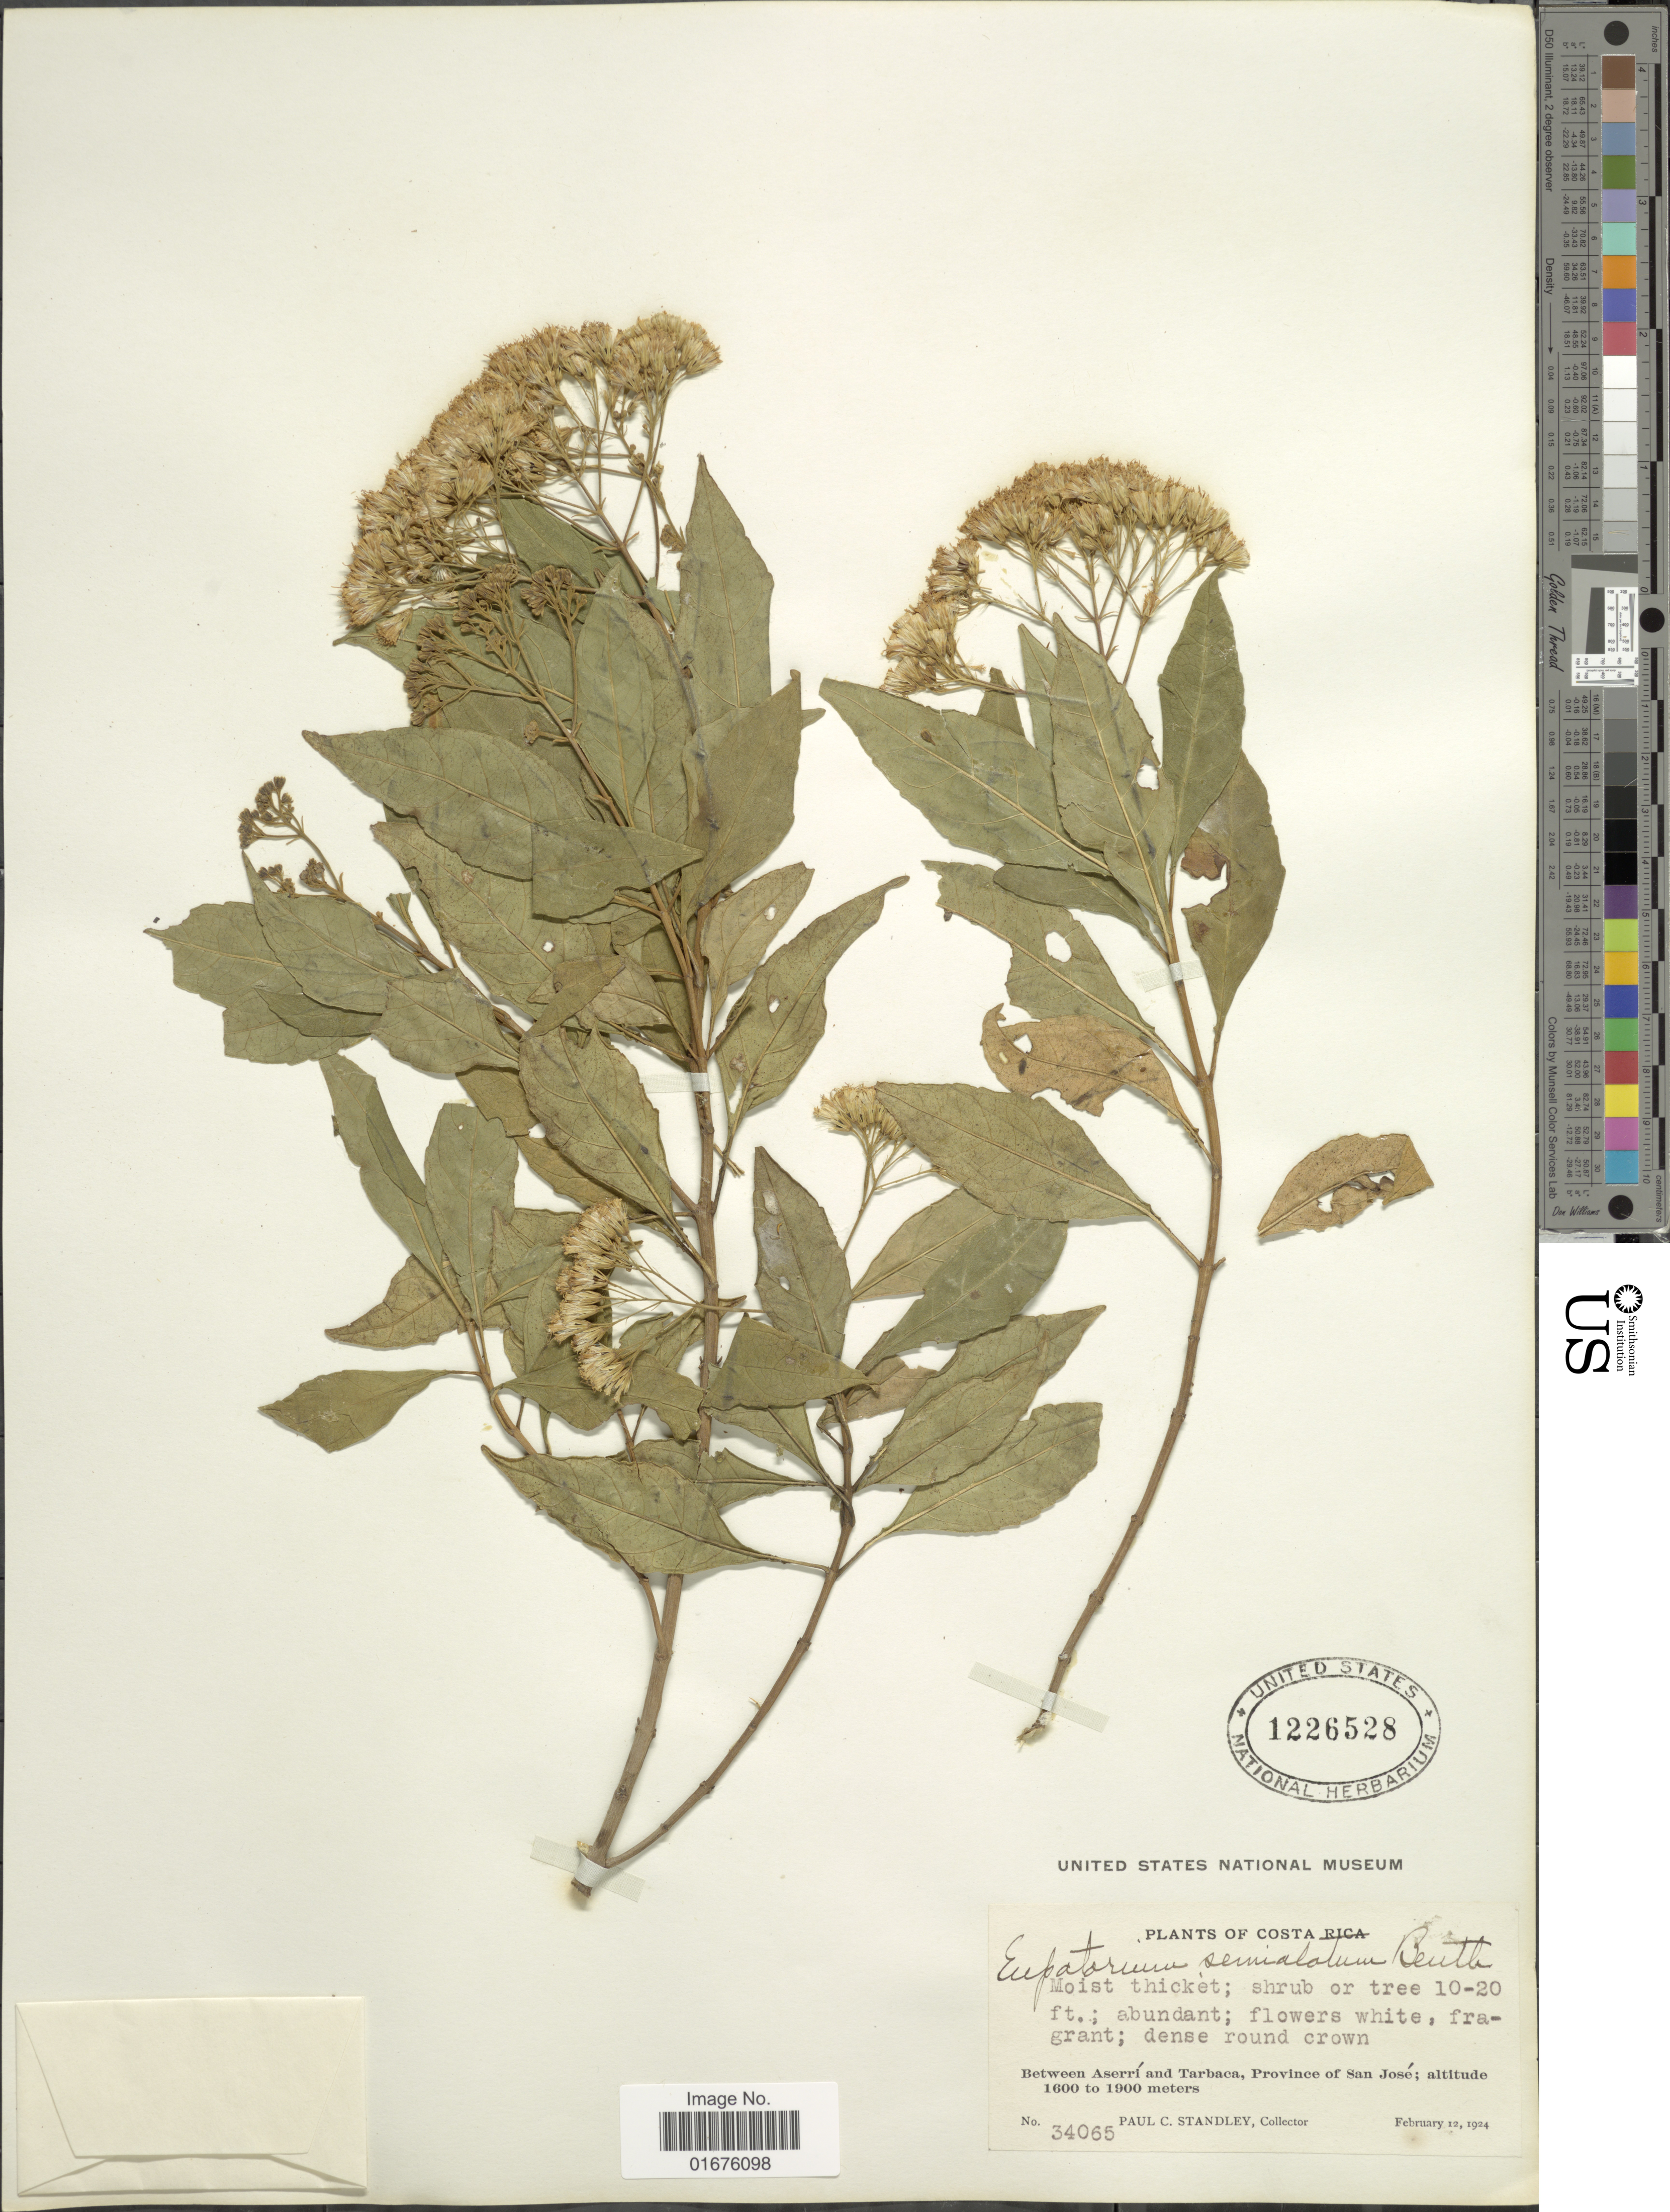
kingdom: Plantae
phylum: Tracheophyta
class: Magnoliopsida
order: Asterales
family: Asteraceae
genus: Ageratina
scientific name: Ageratina ligustrina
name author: (DC.) R.M. King & H. Rob.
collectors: P. C. Standley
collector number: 34065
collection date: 1924-02-12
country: Costa Rica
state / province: San José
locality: Moist thicket, between Aserrí and Tarbaca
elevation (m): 1600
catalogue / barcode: US 1226528